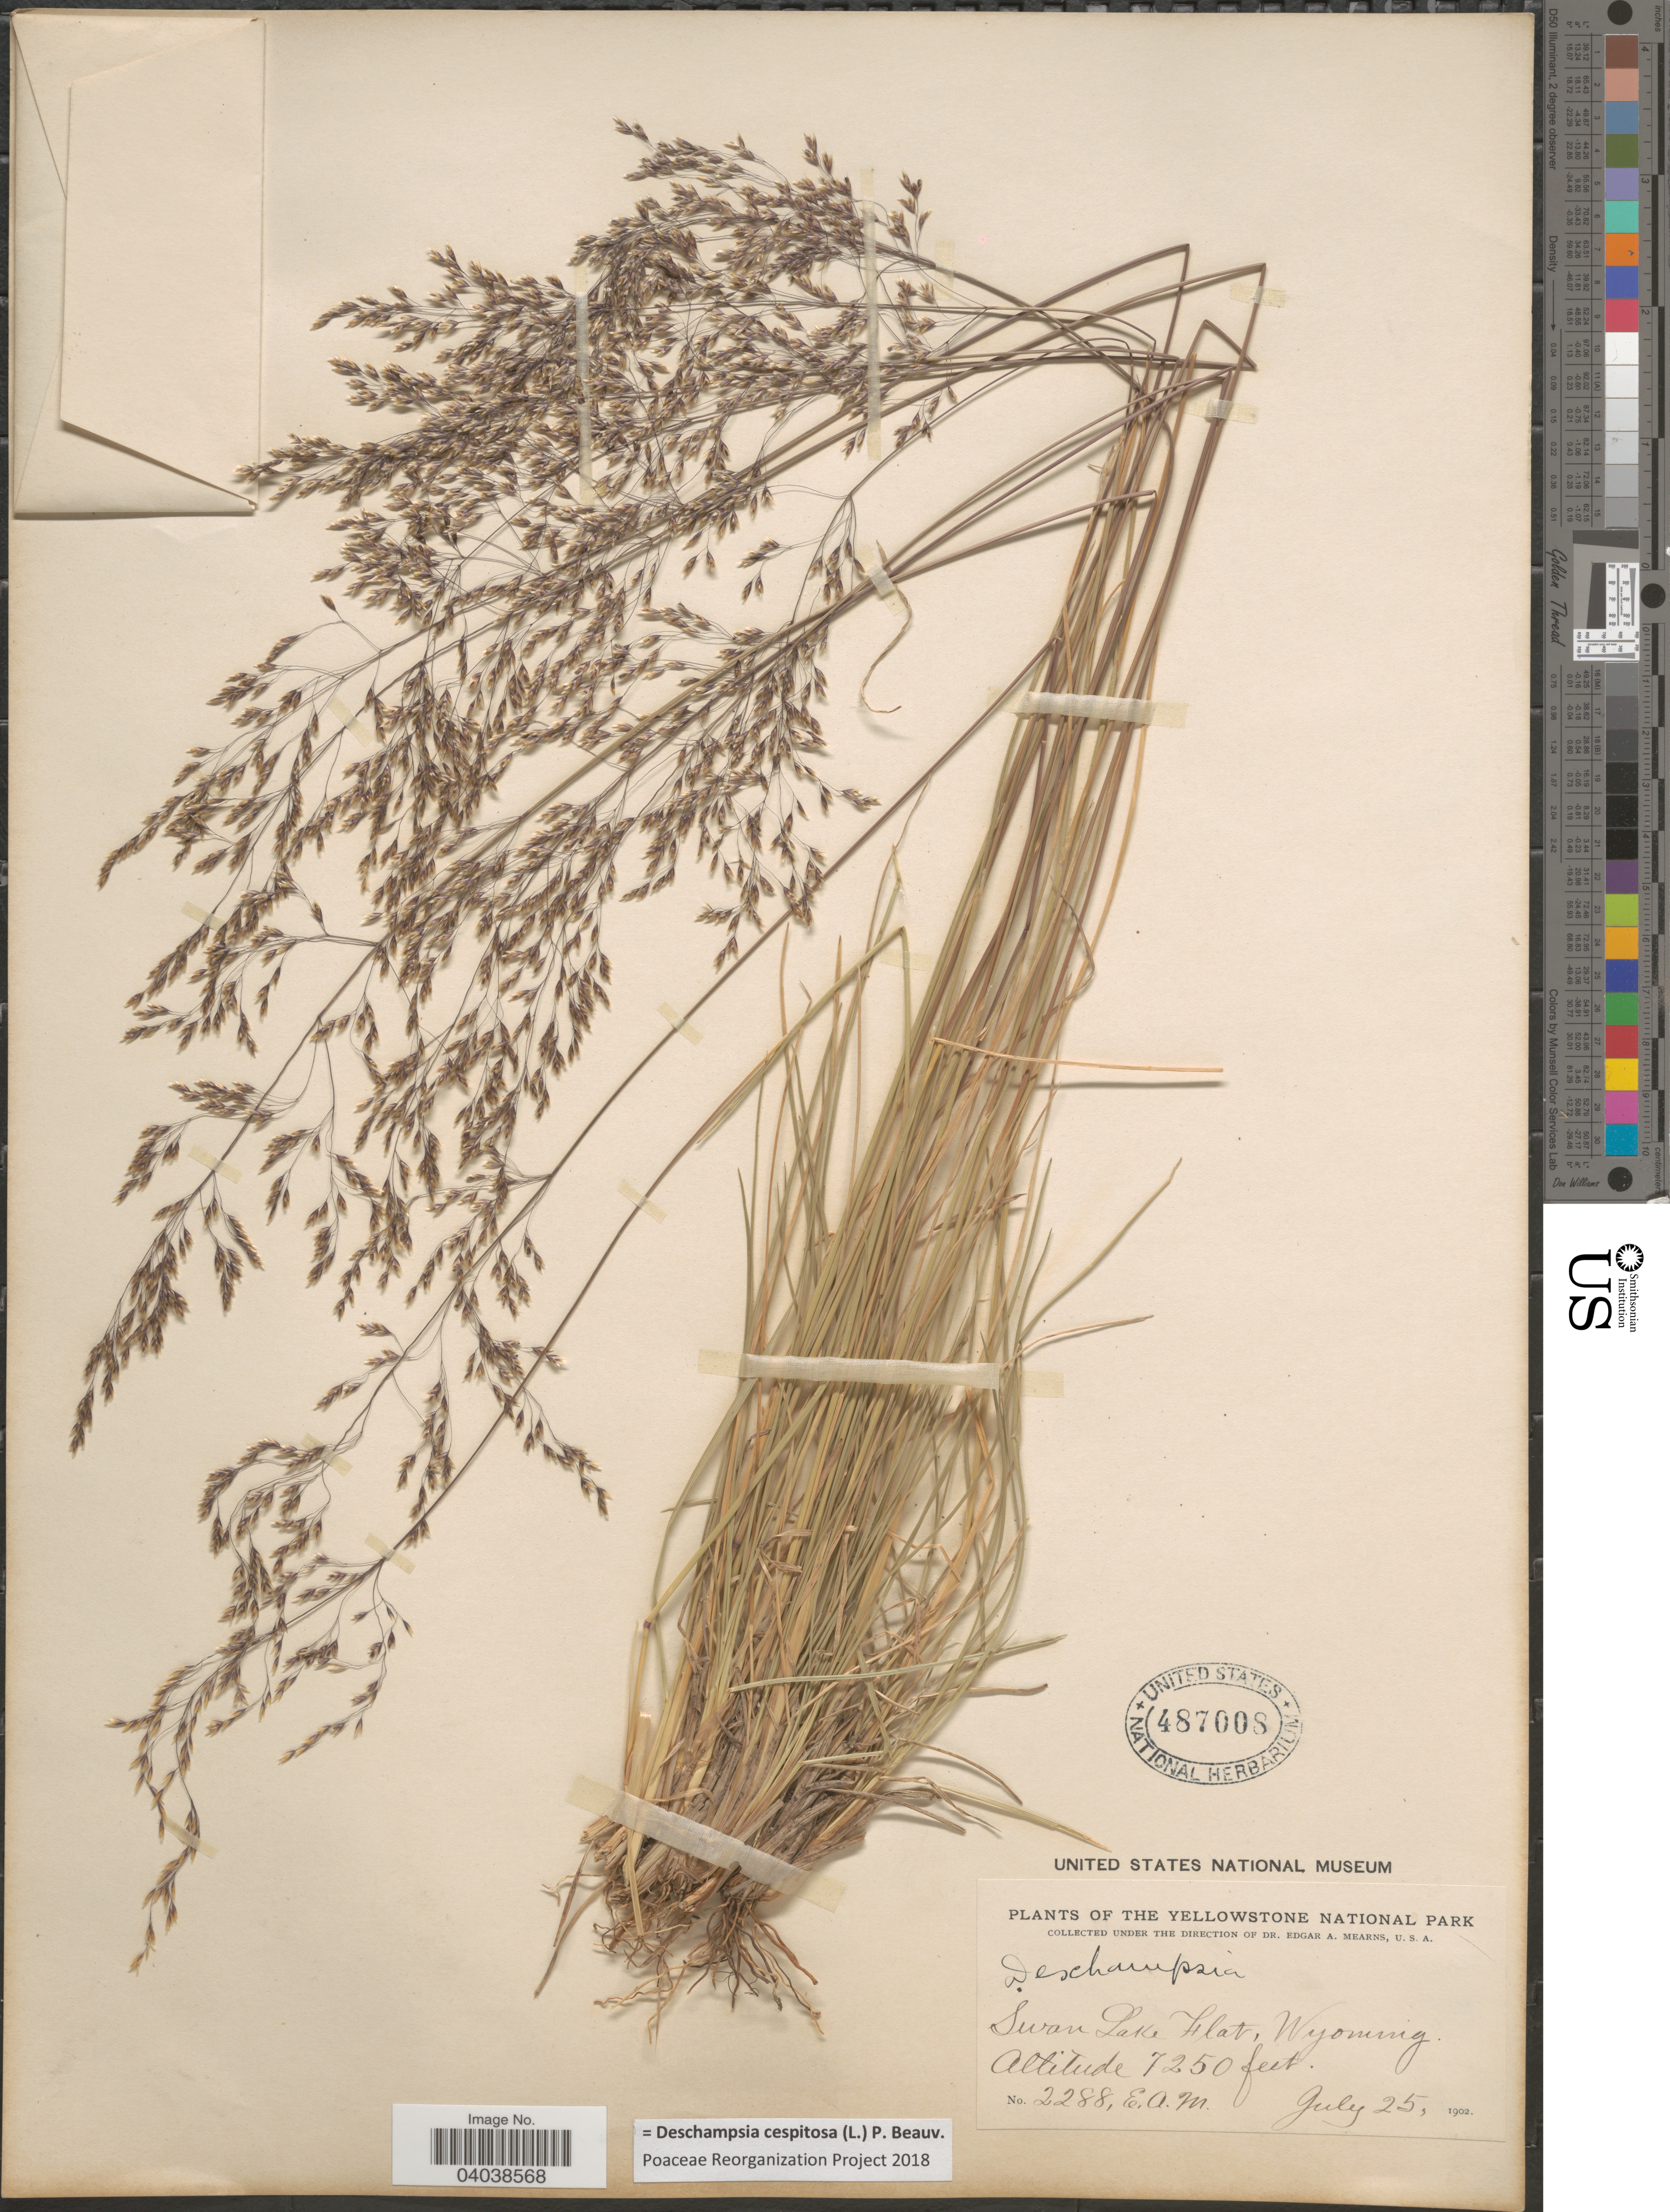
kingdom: Plantae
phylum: Tracheophyta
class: Liliopsida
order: Poales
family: Poaceae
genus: Deschampsia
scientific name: Deschampsia cespitosa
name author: (L.) P. Beauv.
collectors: E. A. Mearns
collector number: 2288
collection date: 1902-07-25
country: United States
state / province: Wyoming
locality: Yellowstone National Park. Swan Lake Flat.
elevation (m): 2210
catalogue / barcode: US 487008